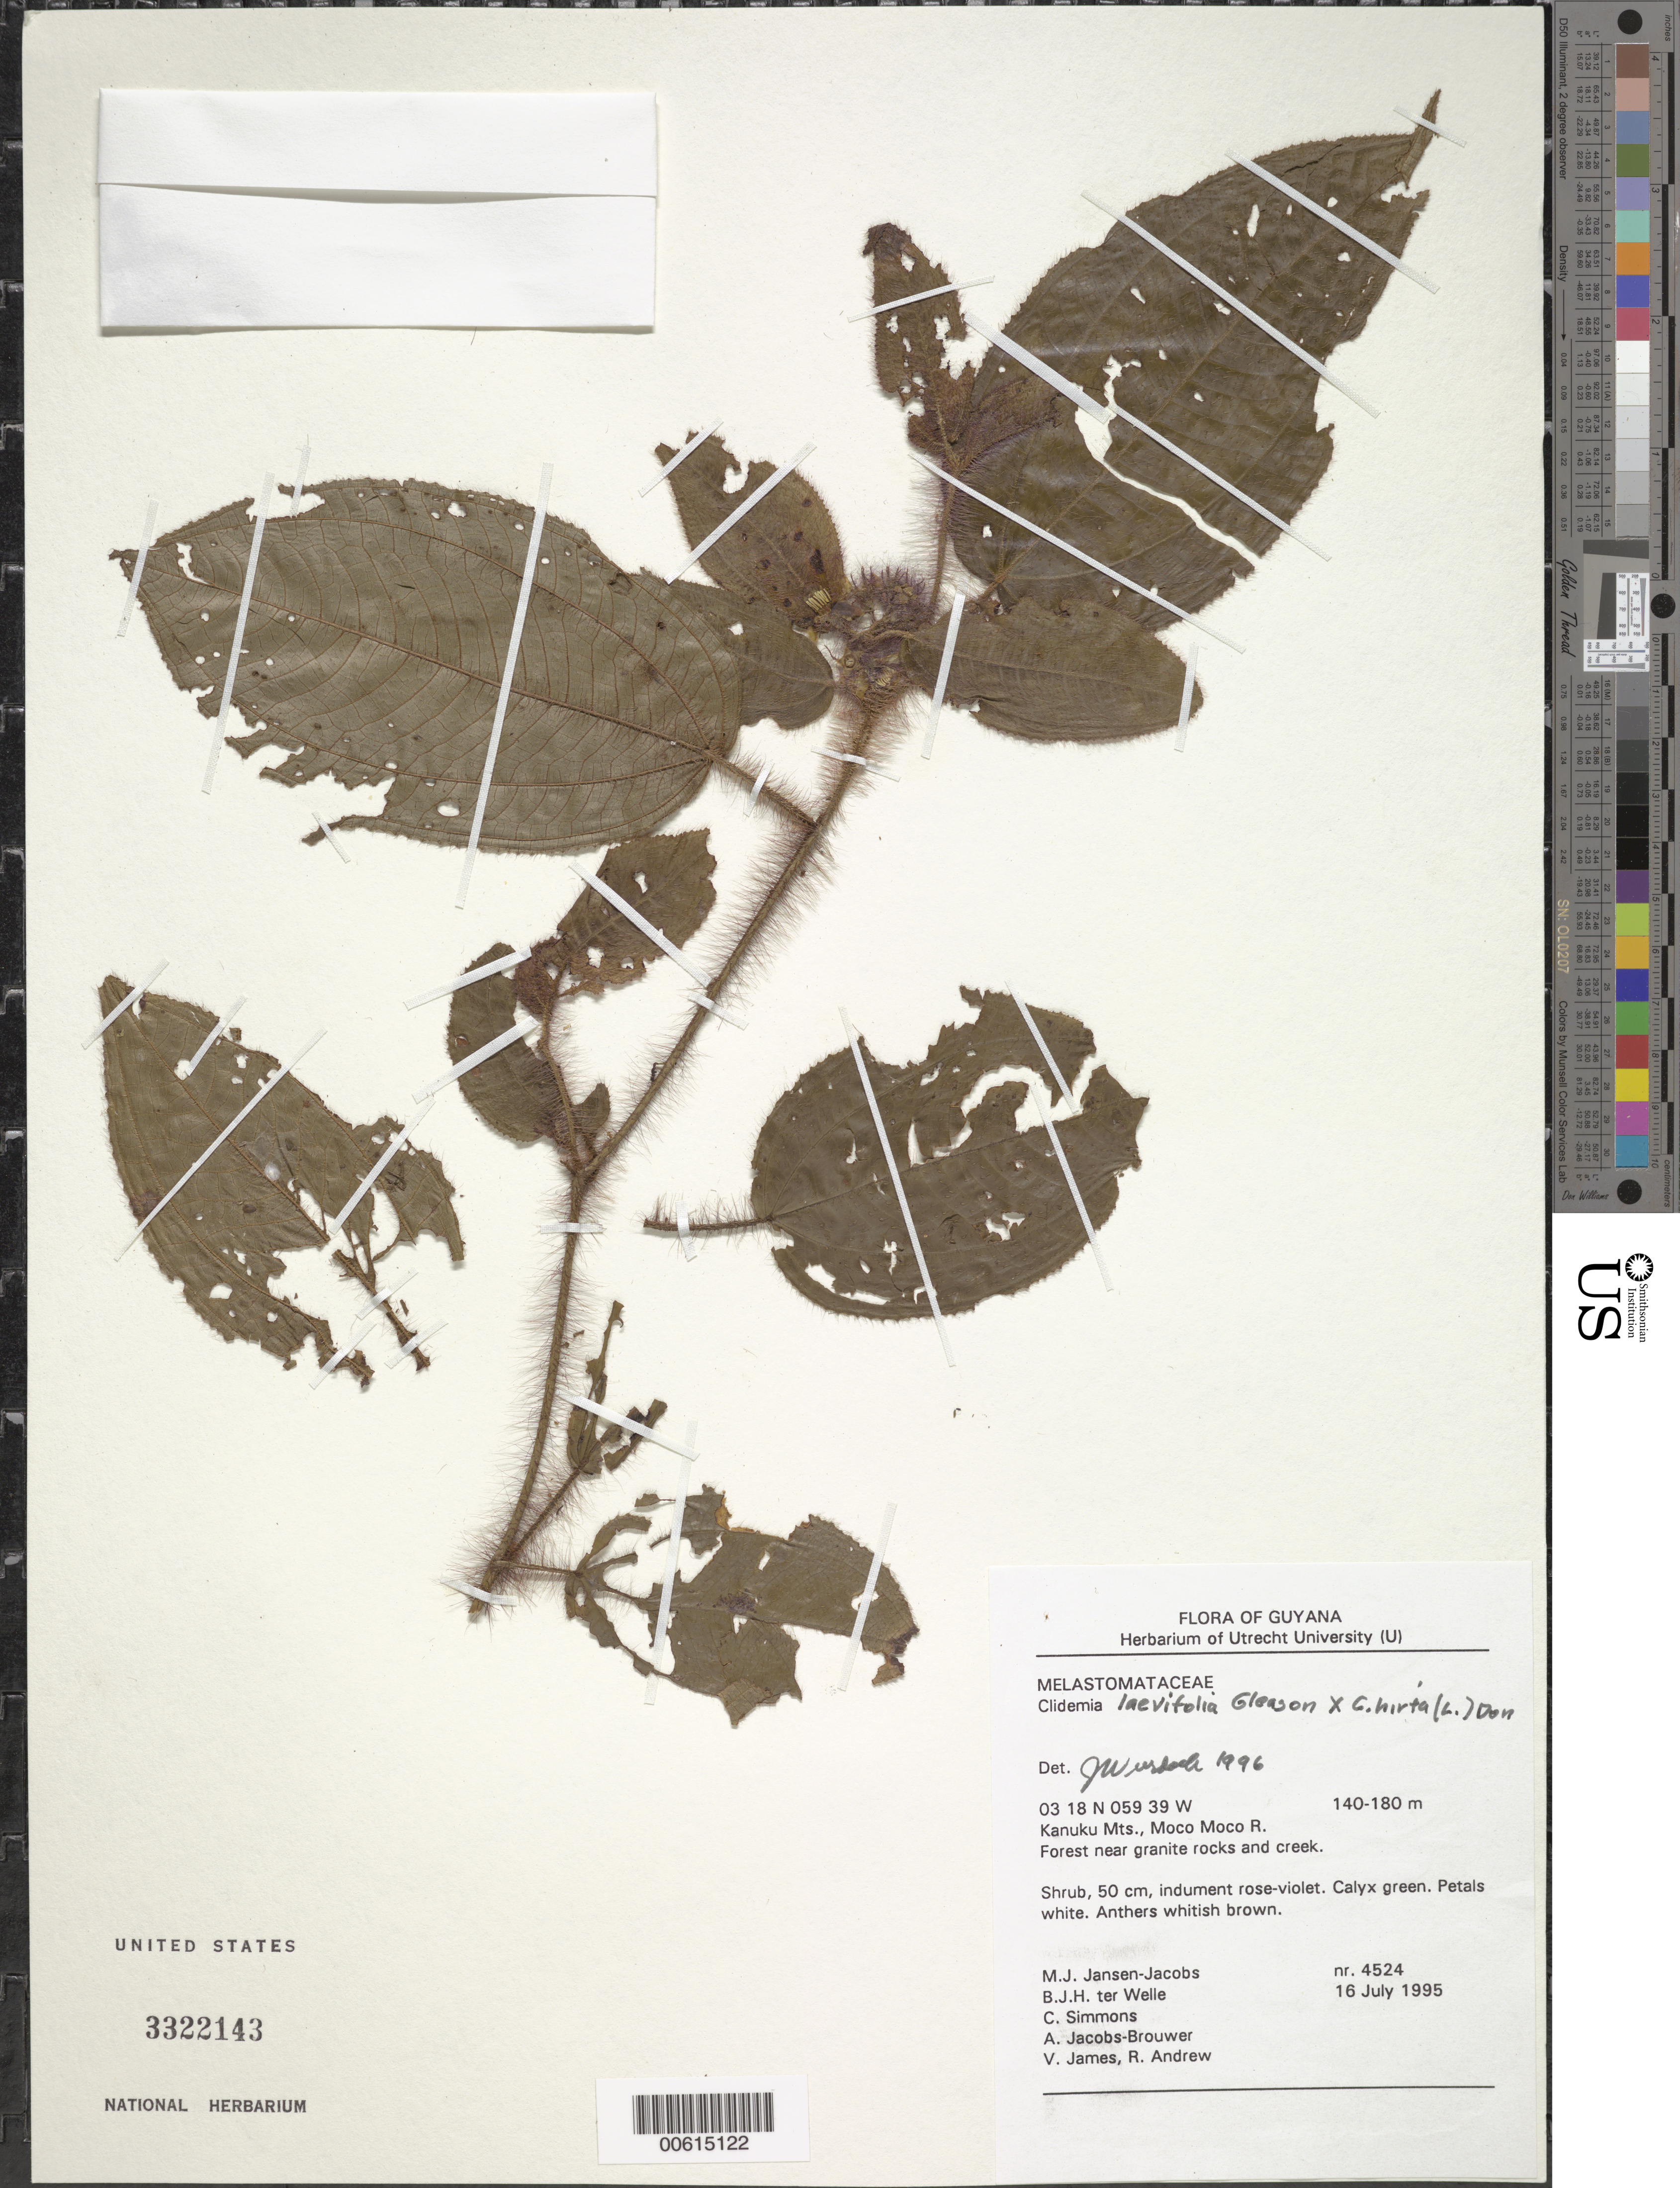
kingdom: Plantae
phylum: Tracheophyta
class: Magnoliopsida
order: Myrtales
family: Melastomataceae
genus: Clidemia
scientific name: Clidemia laevifolia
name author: Gleason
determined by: Wurdack, John J., (US), US (UNITED STATES)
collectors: M. J. Jansen-Jacobs, B. Welle, C. Simmons, A. Jacobs-Brouwer, V. James & R. Andrew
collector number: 4524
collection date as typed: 16-Jul-95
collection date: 1995-07-16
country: Guyana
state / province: U. Takutu-U. Essequibo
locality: Moco Moco River, Kanuku Mts.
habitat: Forest near granite rocks and creek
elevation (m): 140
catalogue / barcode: US 3322143